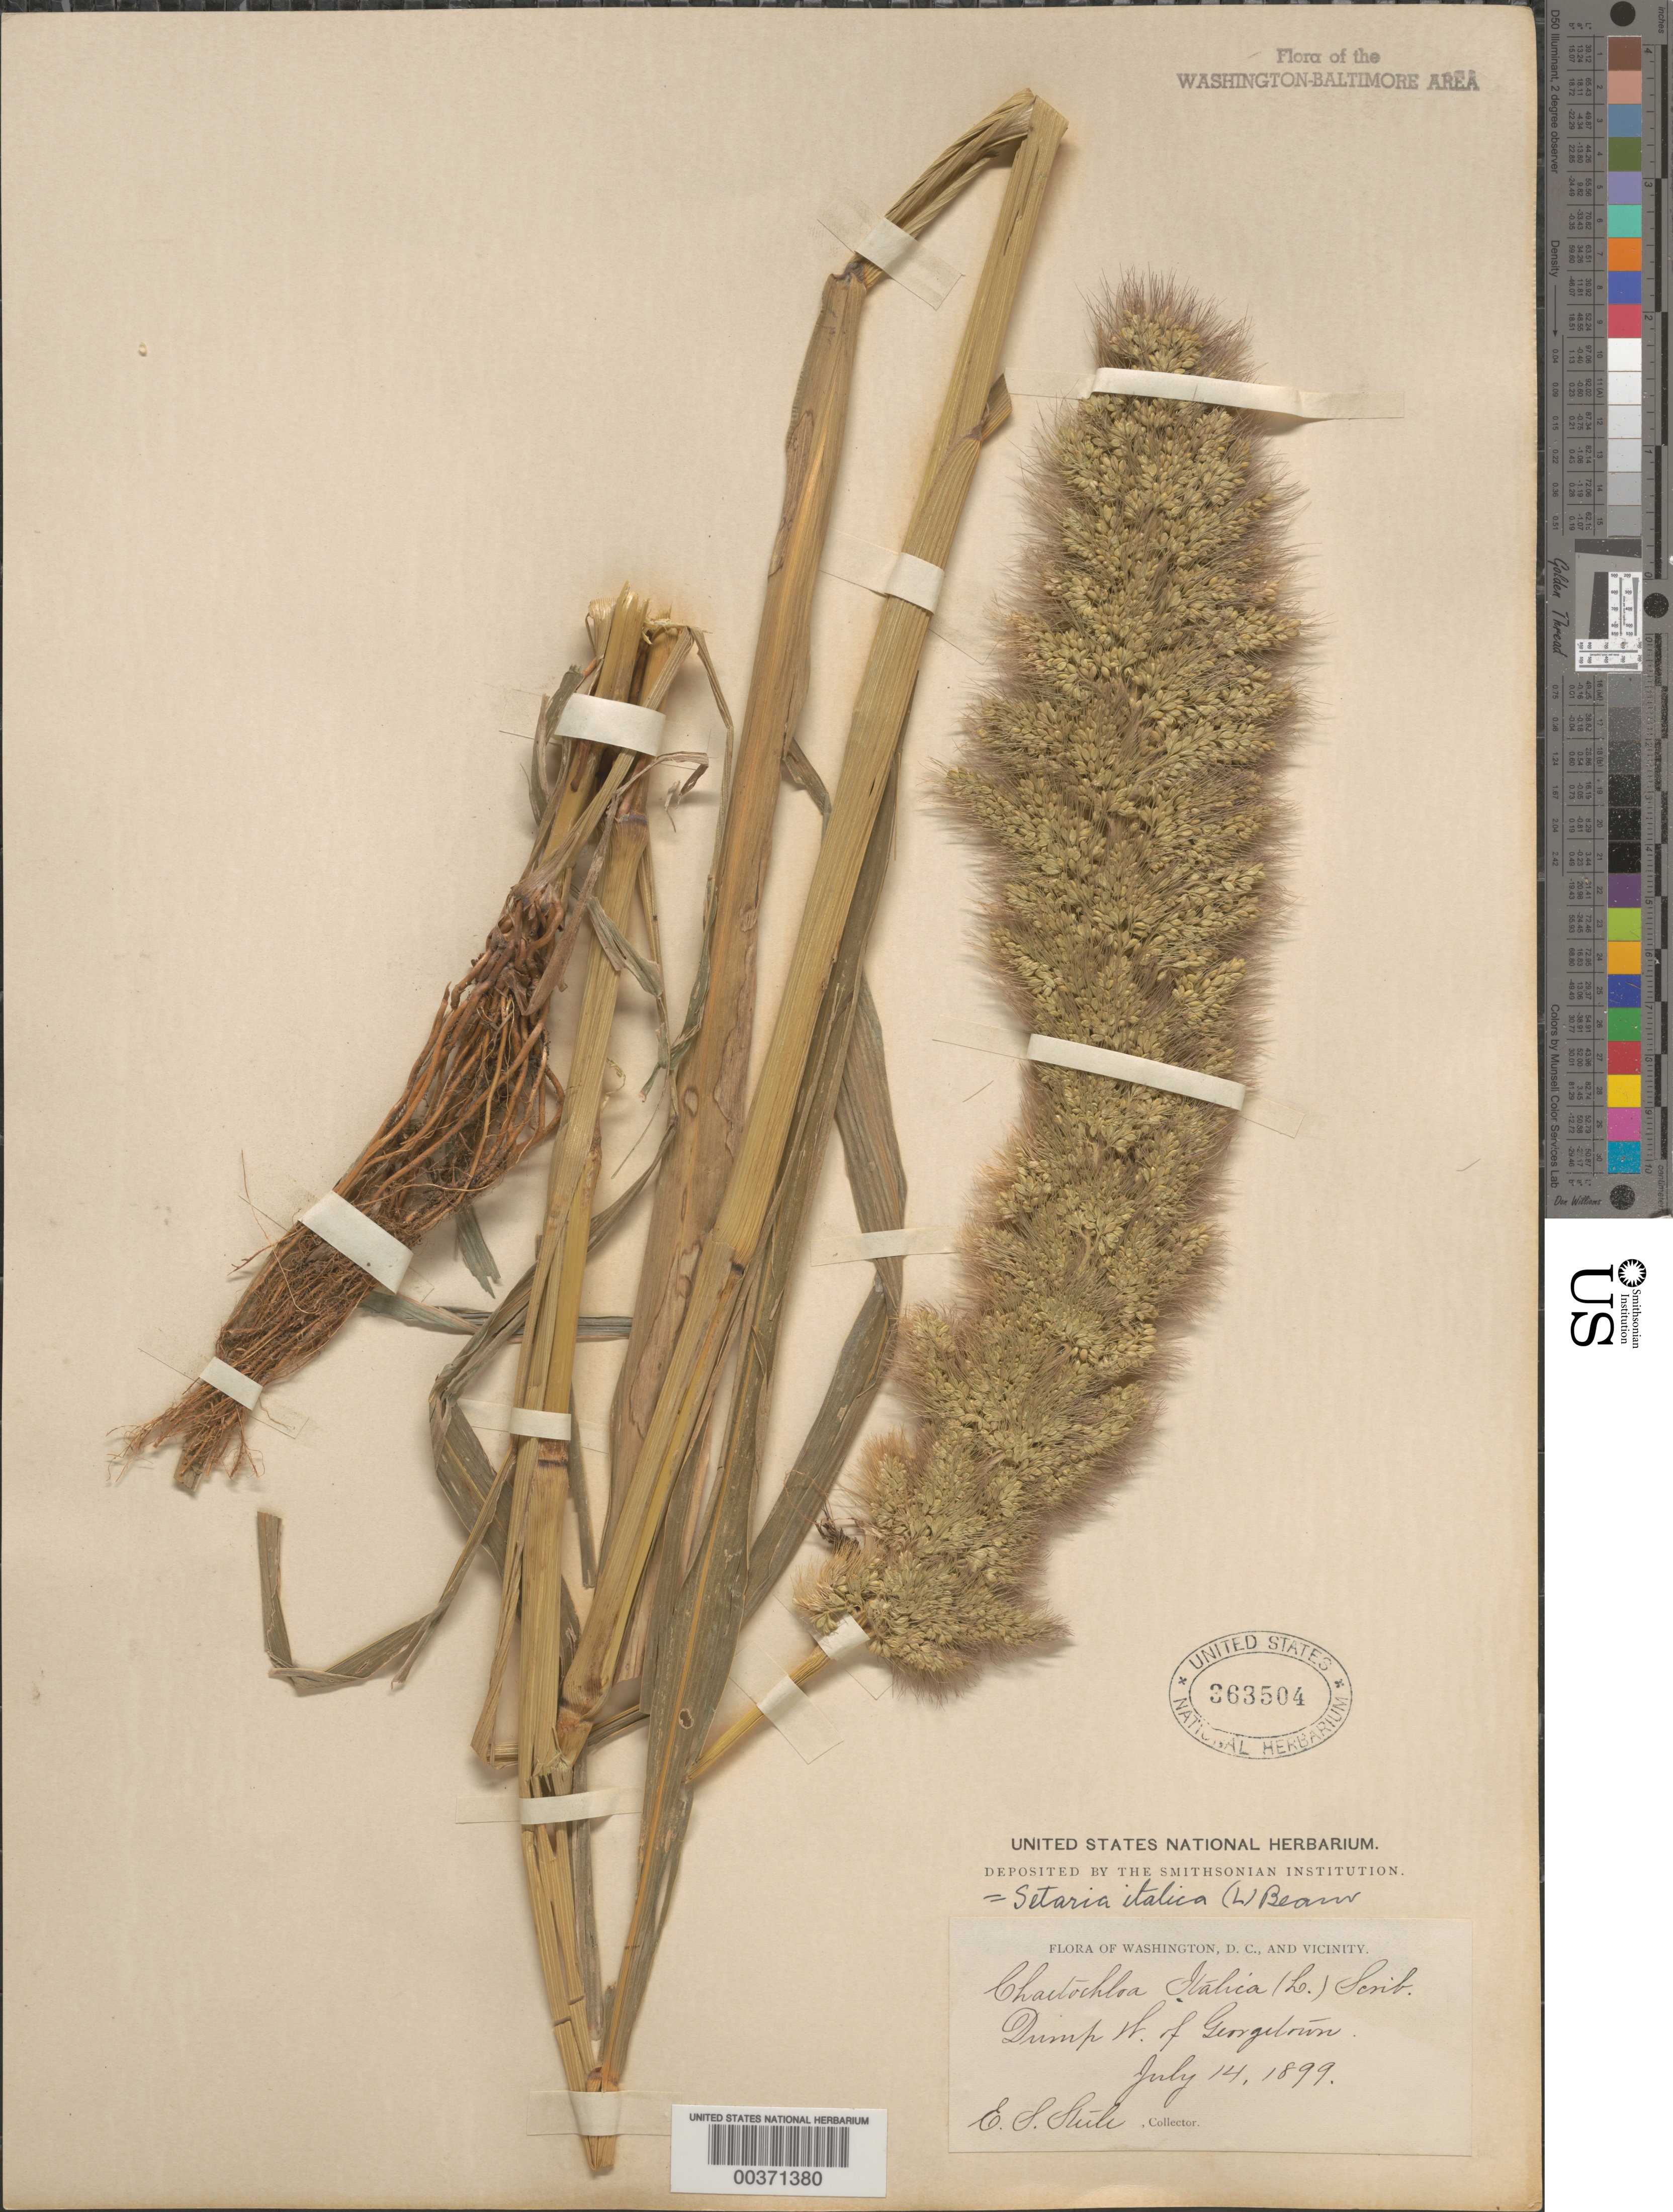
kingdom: Plantae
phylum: Tracheophyta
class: Liliopsida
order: Poales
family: Poaceae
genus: Setaria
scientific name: Setaria italica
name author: (L.) P. Beauv.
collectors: E. Steele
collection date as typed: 14 Jul 1899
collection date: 1899-07-14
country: United States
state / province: District of Columbia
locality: West of Georgetown dump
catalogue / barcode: US 363504